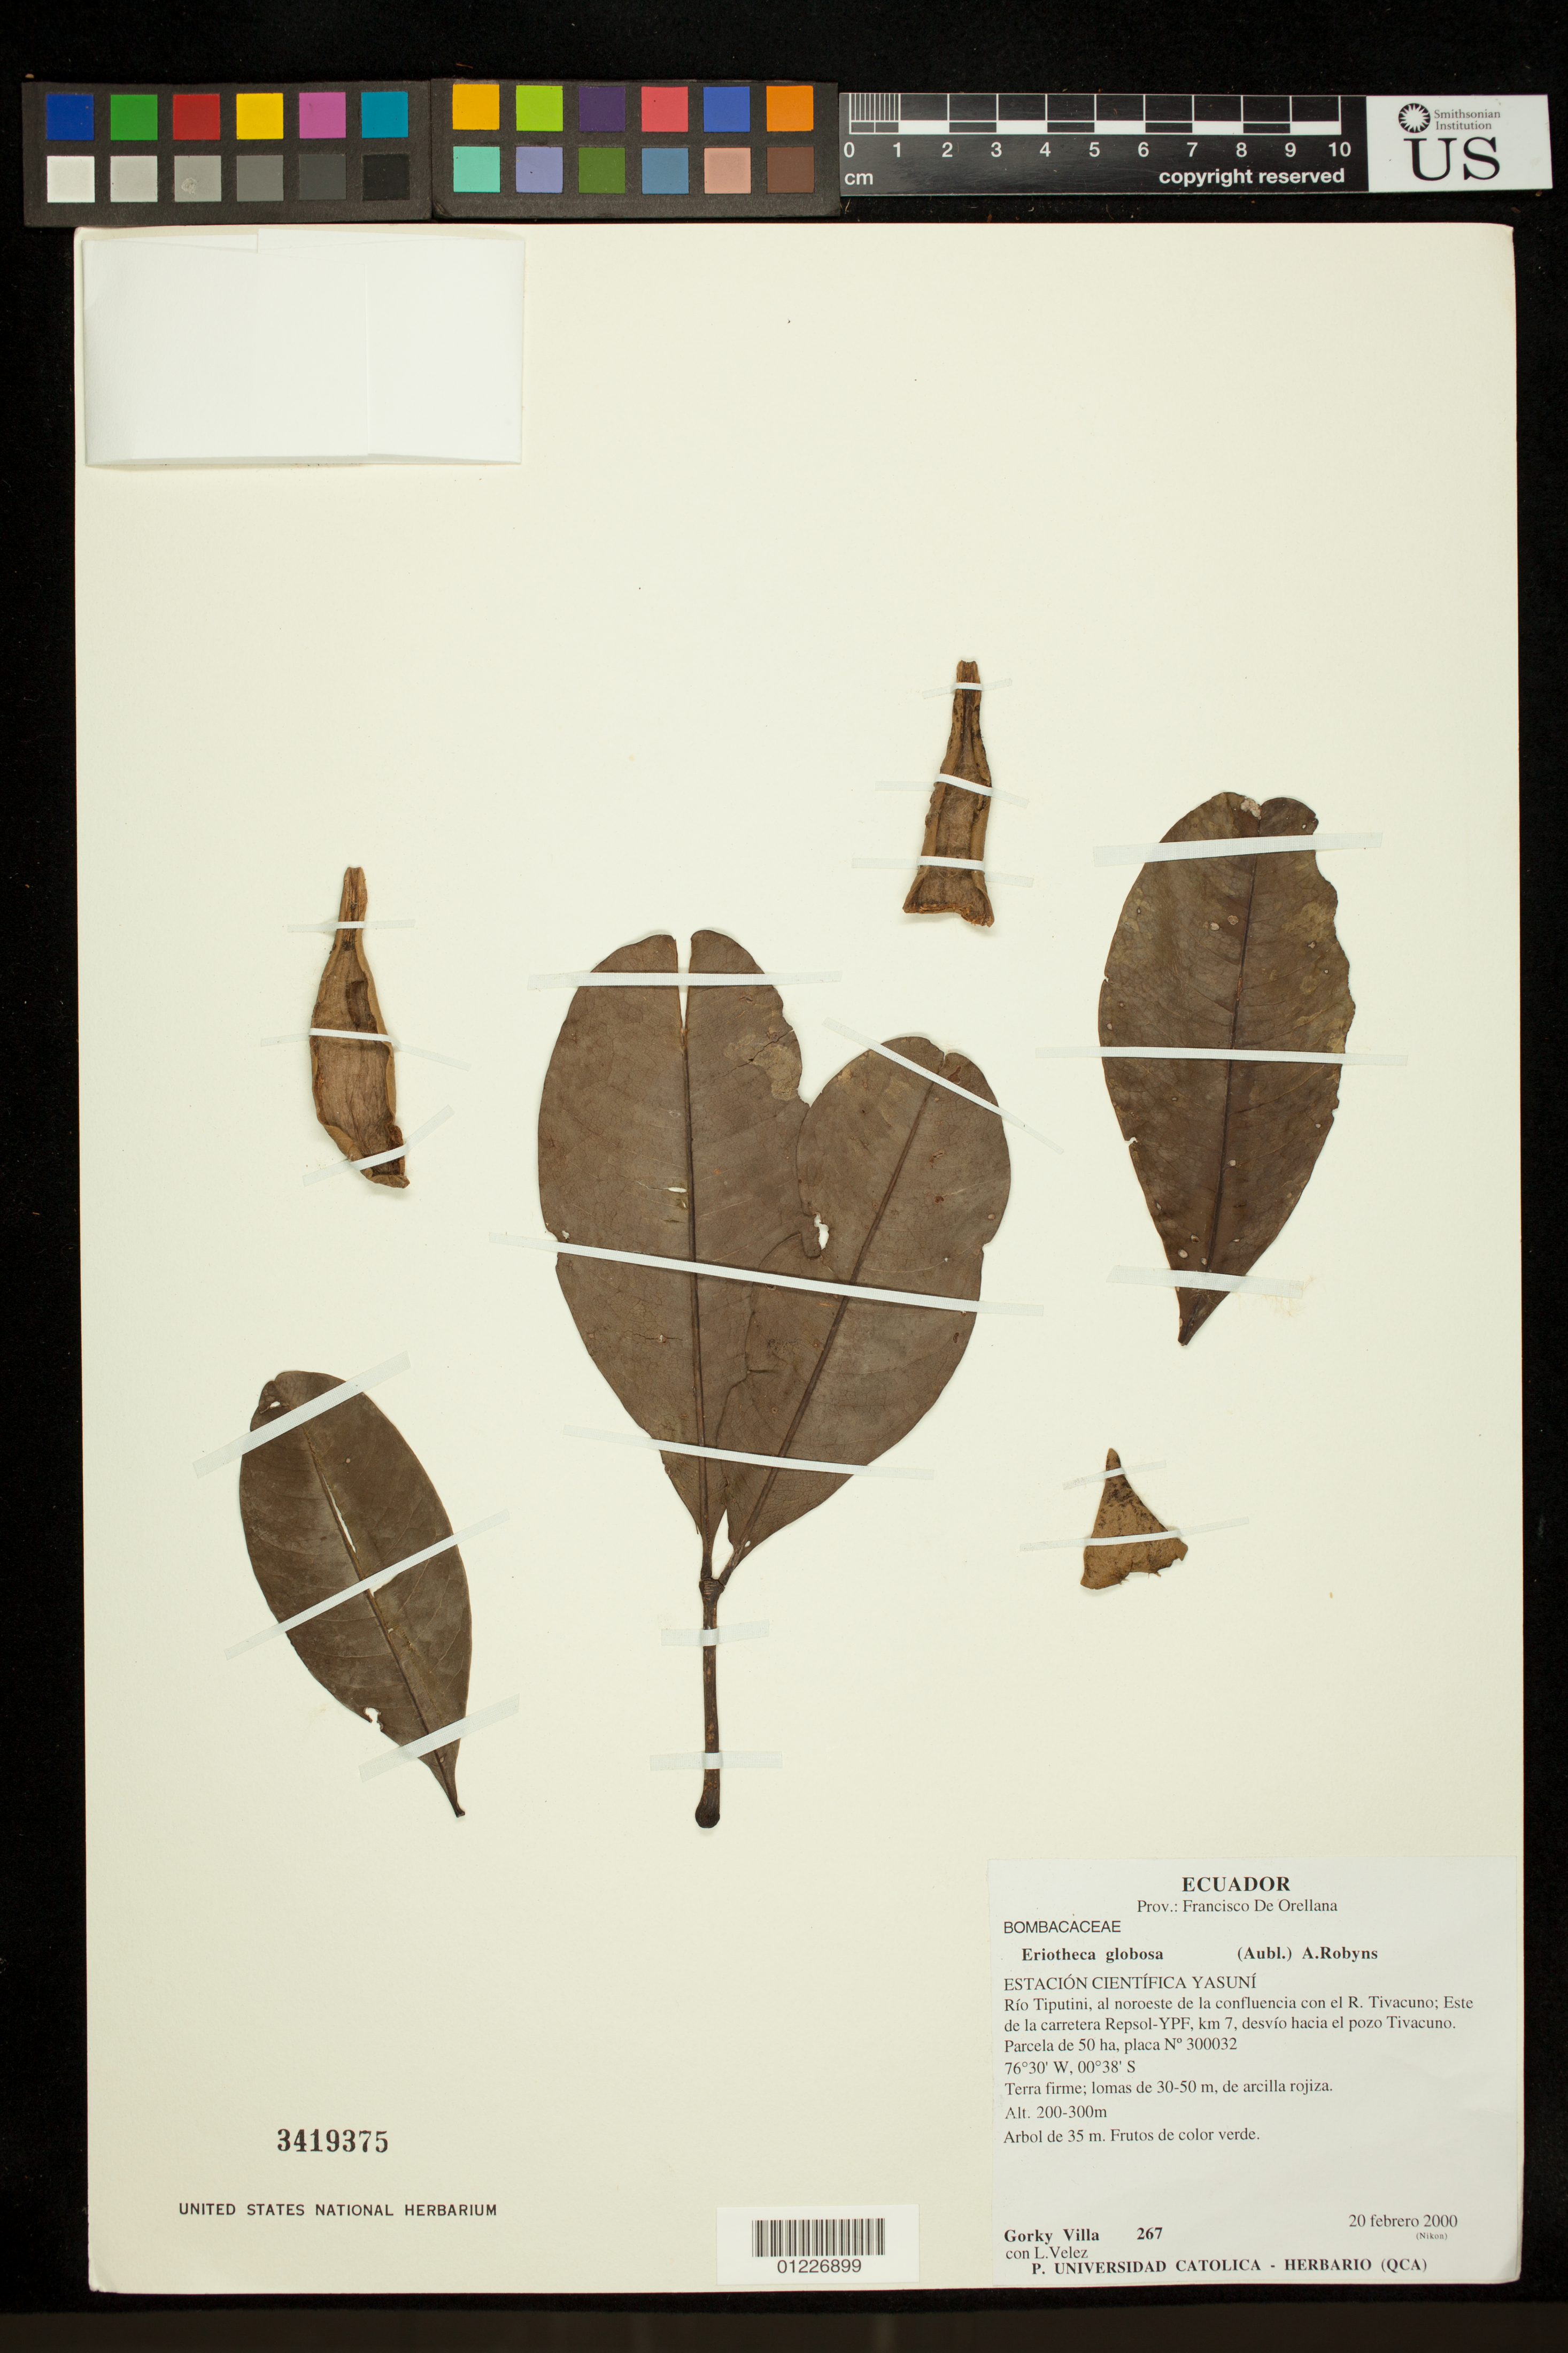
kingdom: Plantae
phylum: Tracheophyta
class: Magnoliopsida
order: Malvales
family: Malvaceae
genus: Pachira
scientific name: Pachira globosa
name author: (Aubl.) V.N. Yoshik. & M.C. Duarte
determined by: Dorr, Laurence J., Curator (BOT), Smithsonian Institution - National Museum of Natural History (UNITED STATES)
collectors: L. Velez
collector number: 267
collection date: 2000-02-20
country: Ecuador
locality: Rio Tiputini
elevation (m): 200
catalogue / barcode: US 3419375